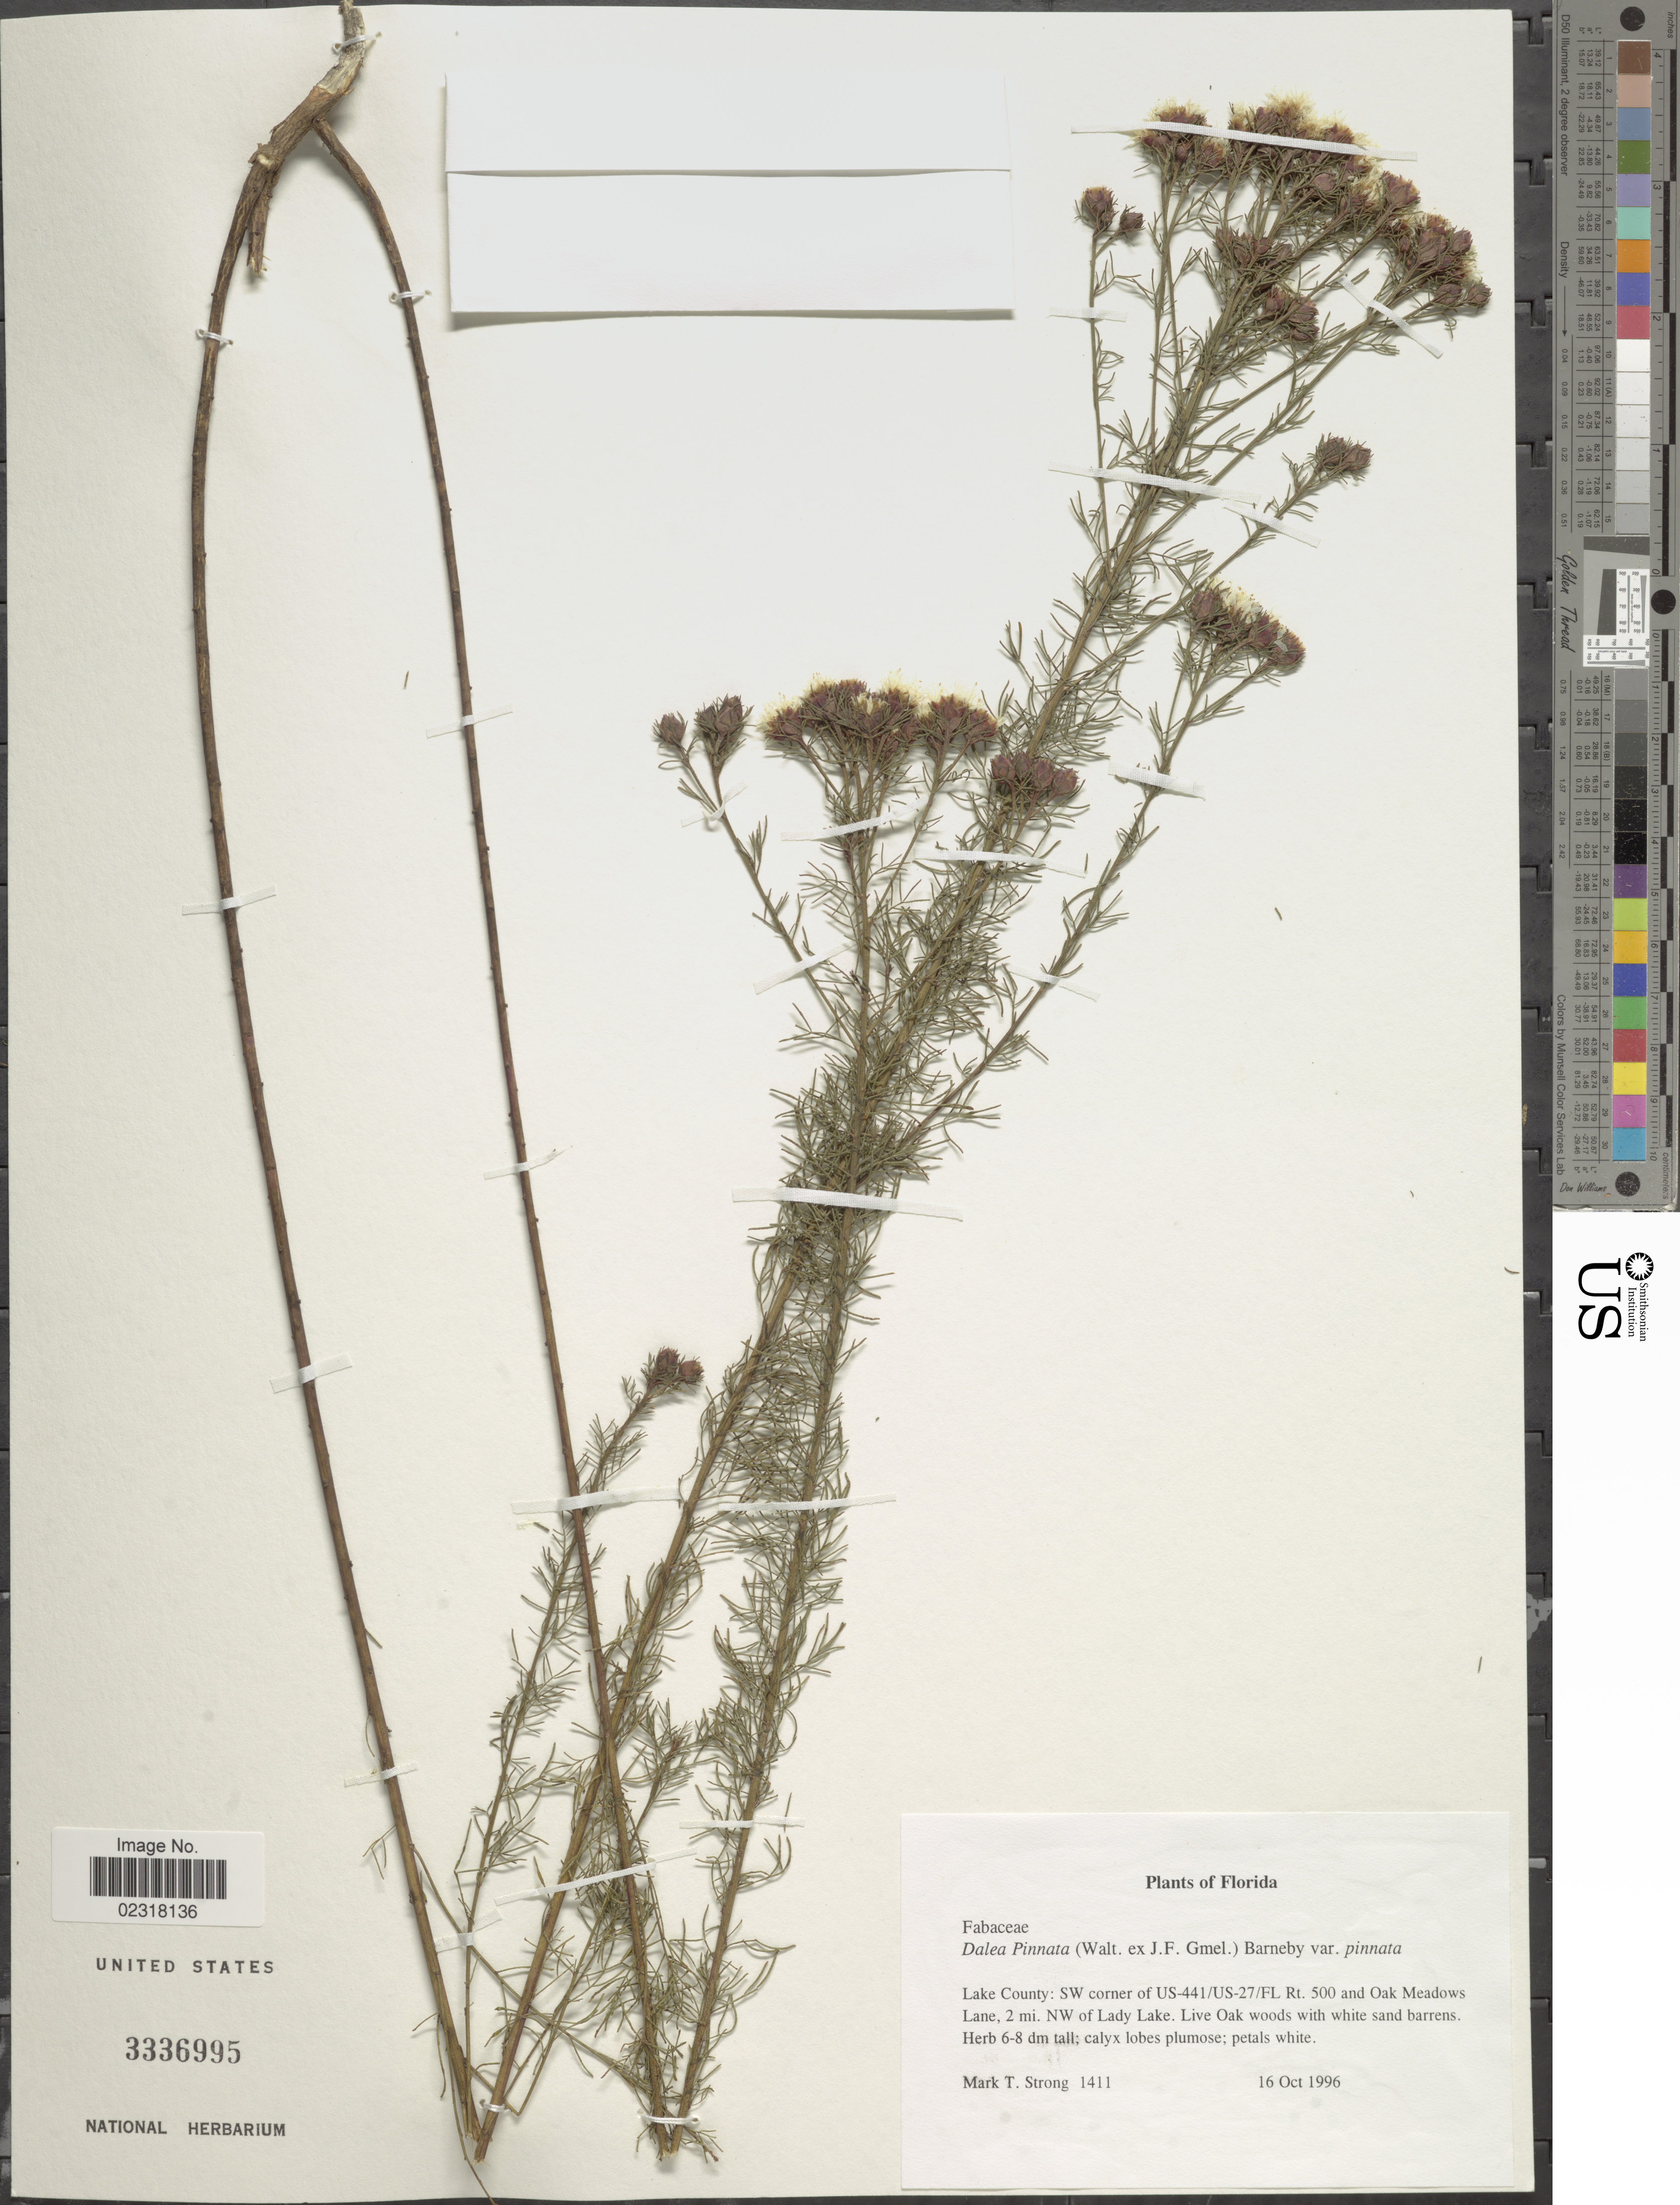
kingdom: Plantae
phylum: Tracheophyta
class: Magnoliopsida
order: Fabales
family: Fabaceae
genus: Dalea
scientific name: Dalea pinnata var. pinnata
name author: (J.F. Gmel.) Barneby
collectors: M. T. Strong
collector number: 1411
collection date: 1996-10-16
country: United States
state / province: Florida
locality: Lake County: SW corner of US-441/US-27/FL Rt.500 and Oak Meadows Lane, 2 mi. NW of Lady Lake.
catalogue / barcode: US 3336995